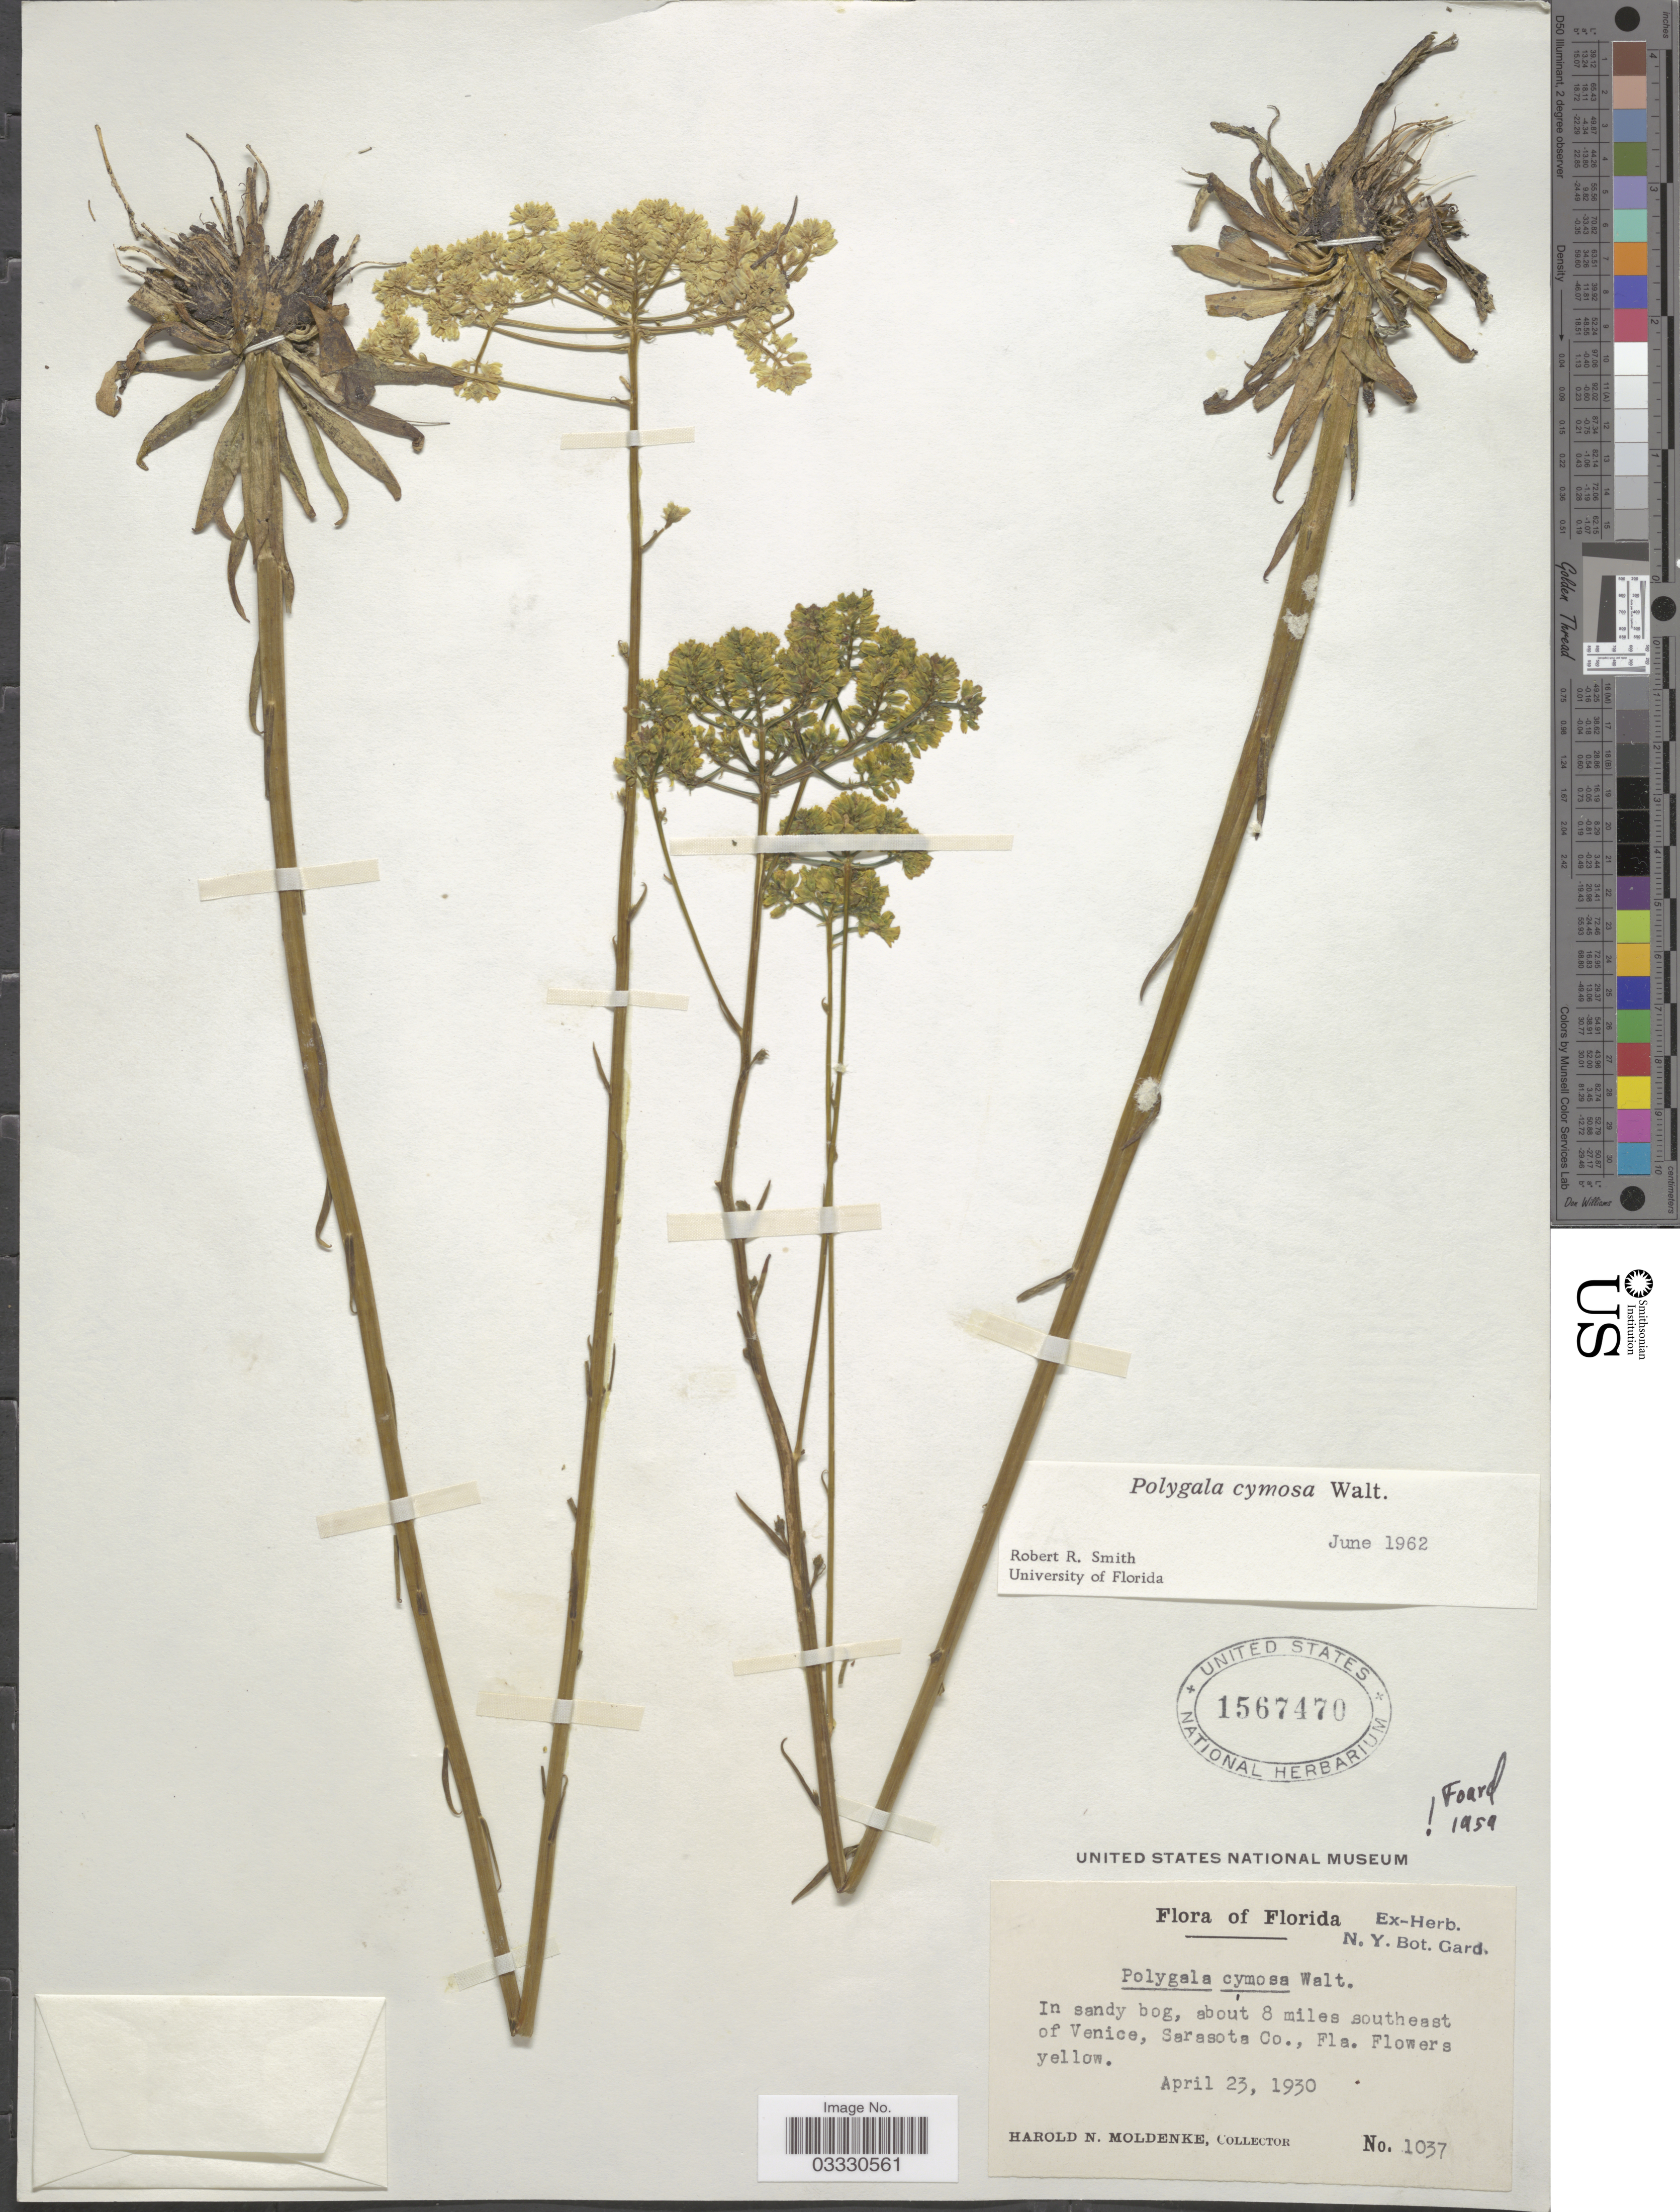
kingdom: Plantae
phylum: Tracheophyta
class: Magnoliopsida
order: Fabales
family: Polygalaceae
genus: Polygala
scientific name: Polygala cymosa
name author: Walter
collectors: H. N. Moldenke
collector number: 1037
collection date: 1930-04-23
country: United States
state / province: Florida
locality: In sandy bog, about 8 miles southeast of Venice, Sarasota Co.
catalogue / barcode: US 1567470